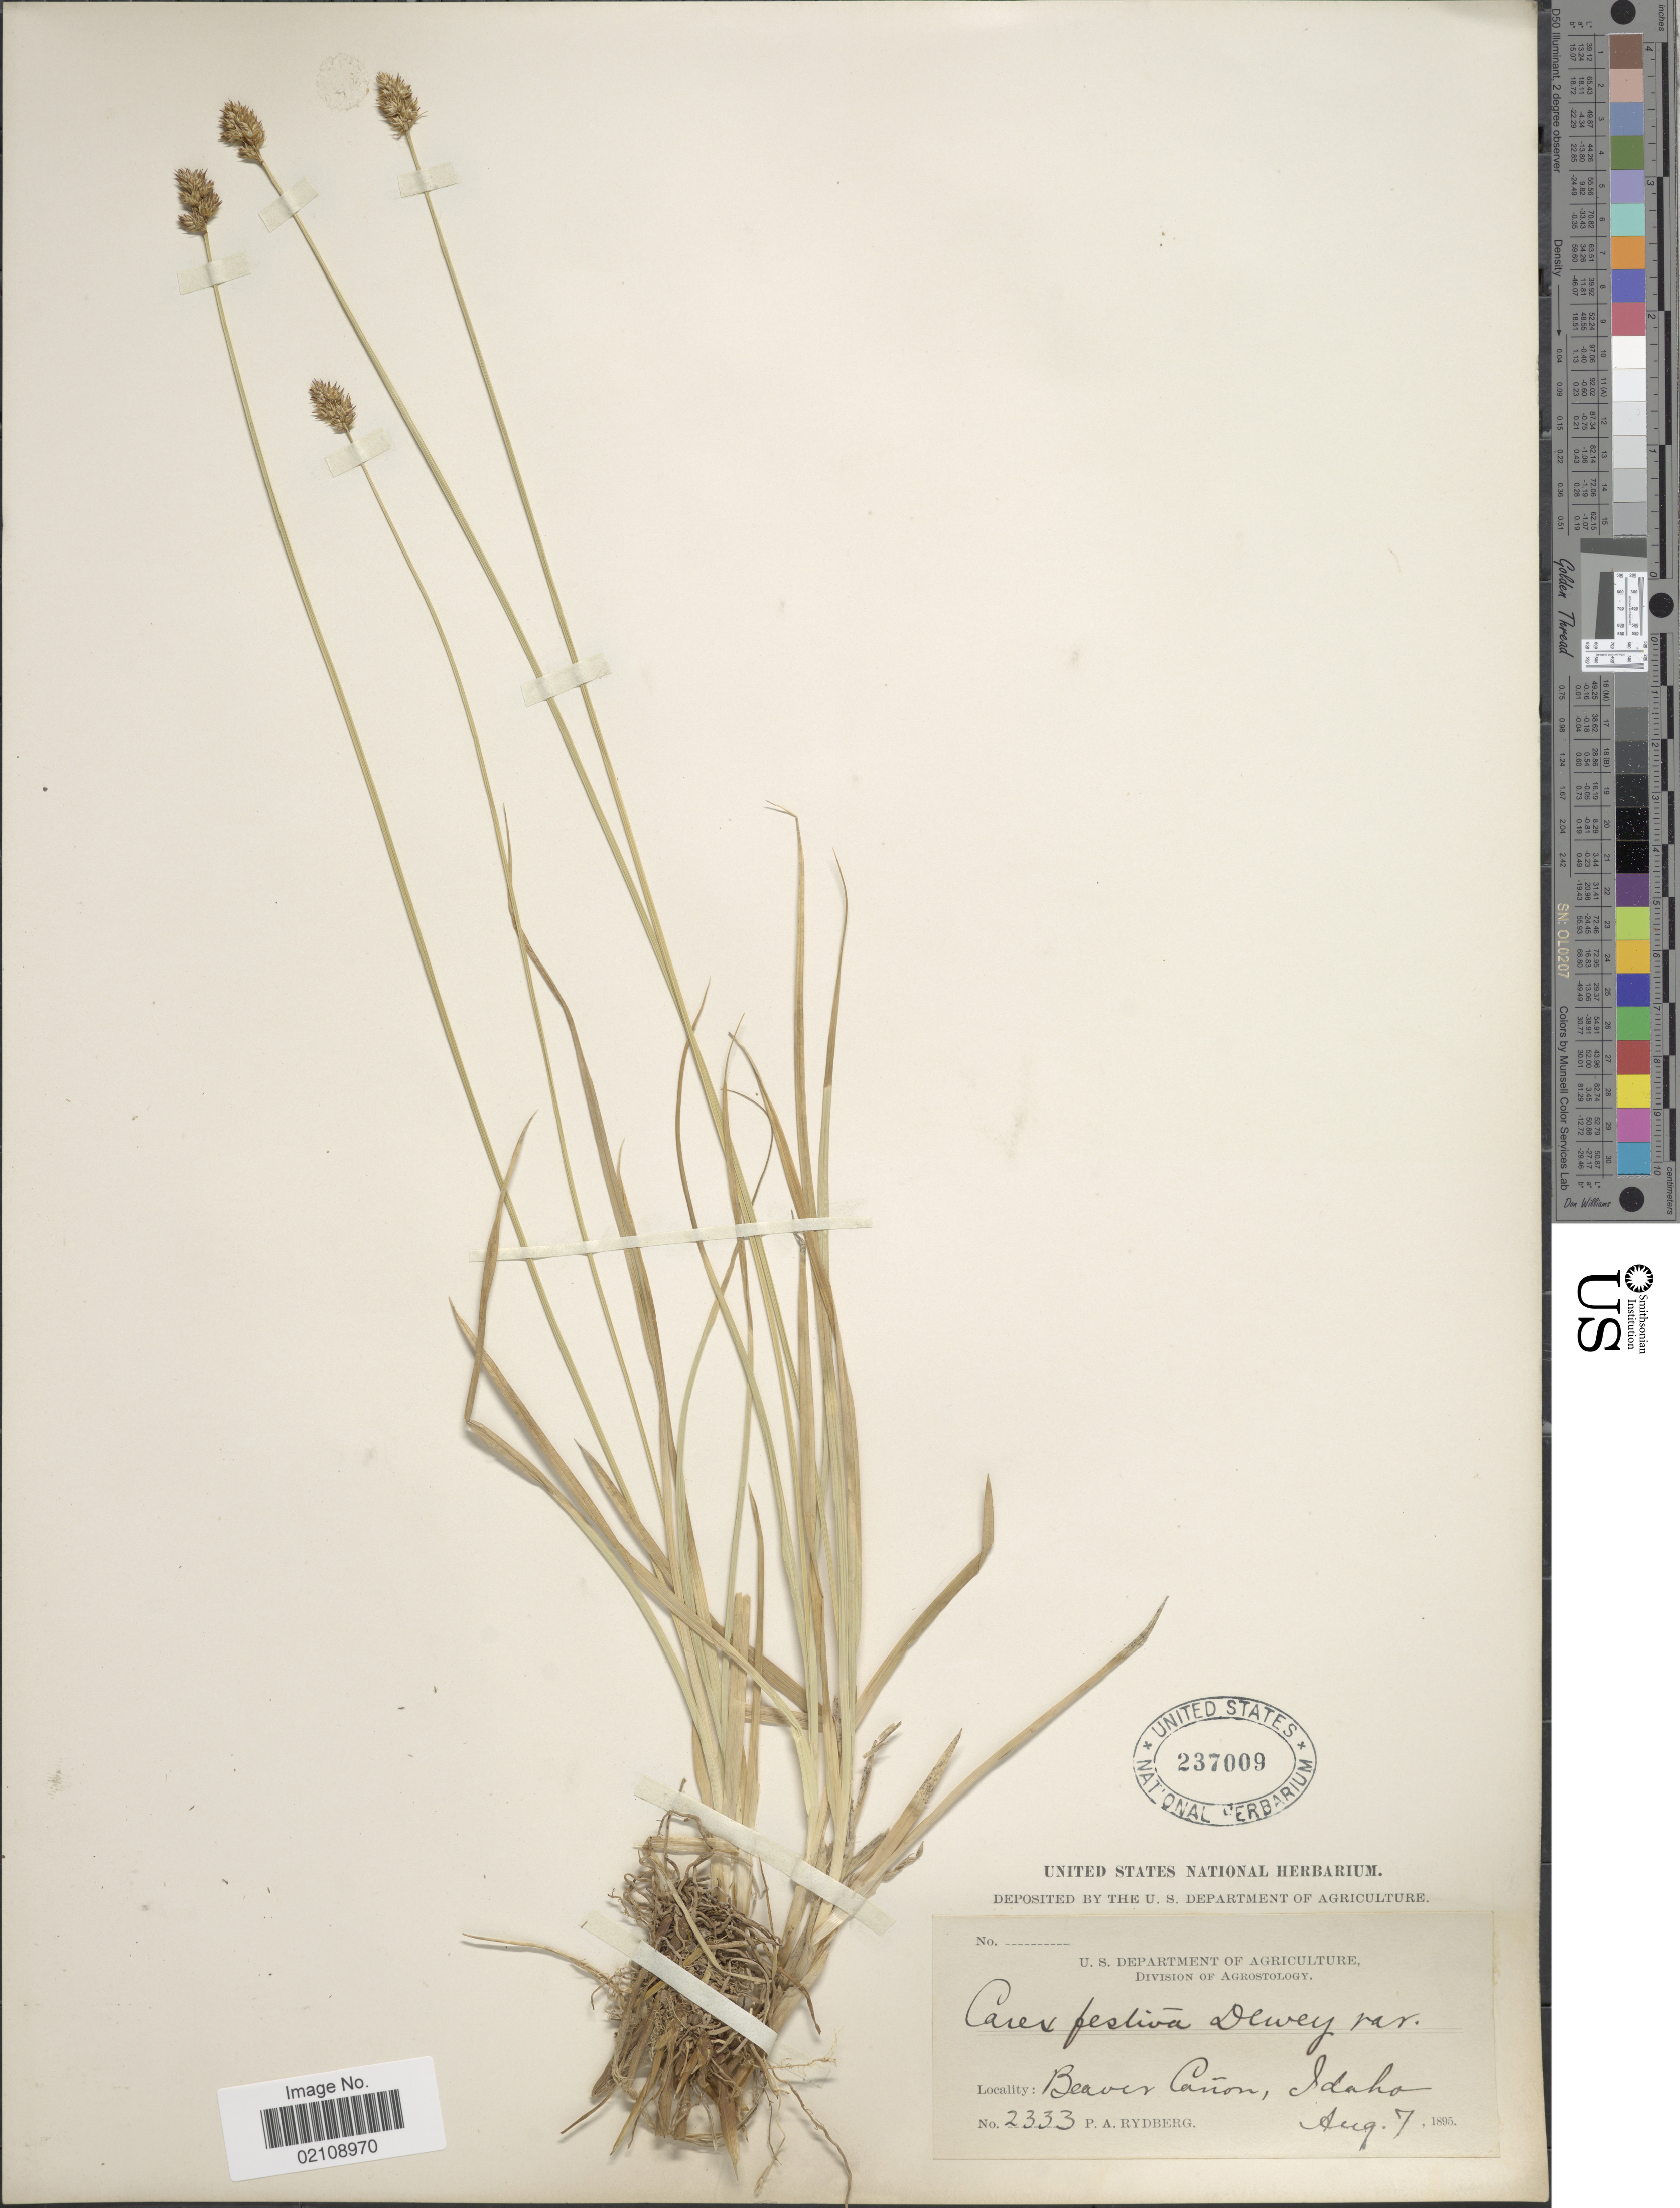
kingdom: Plantae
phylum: Tracheophyta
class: Liliopsida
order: Poales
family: Cyperaceae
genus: Carex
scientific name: Carex subfusca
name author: W. Boott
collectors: P. A. Rydberg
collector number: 2333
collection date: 1895-08-07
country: United States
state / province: Idaho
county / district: Nez Perce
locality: Beaver Canon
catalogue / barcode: US 237009